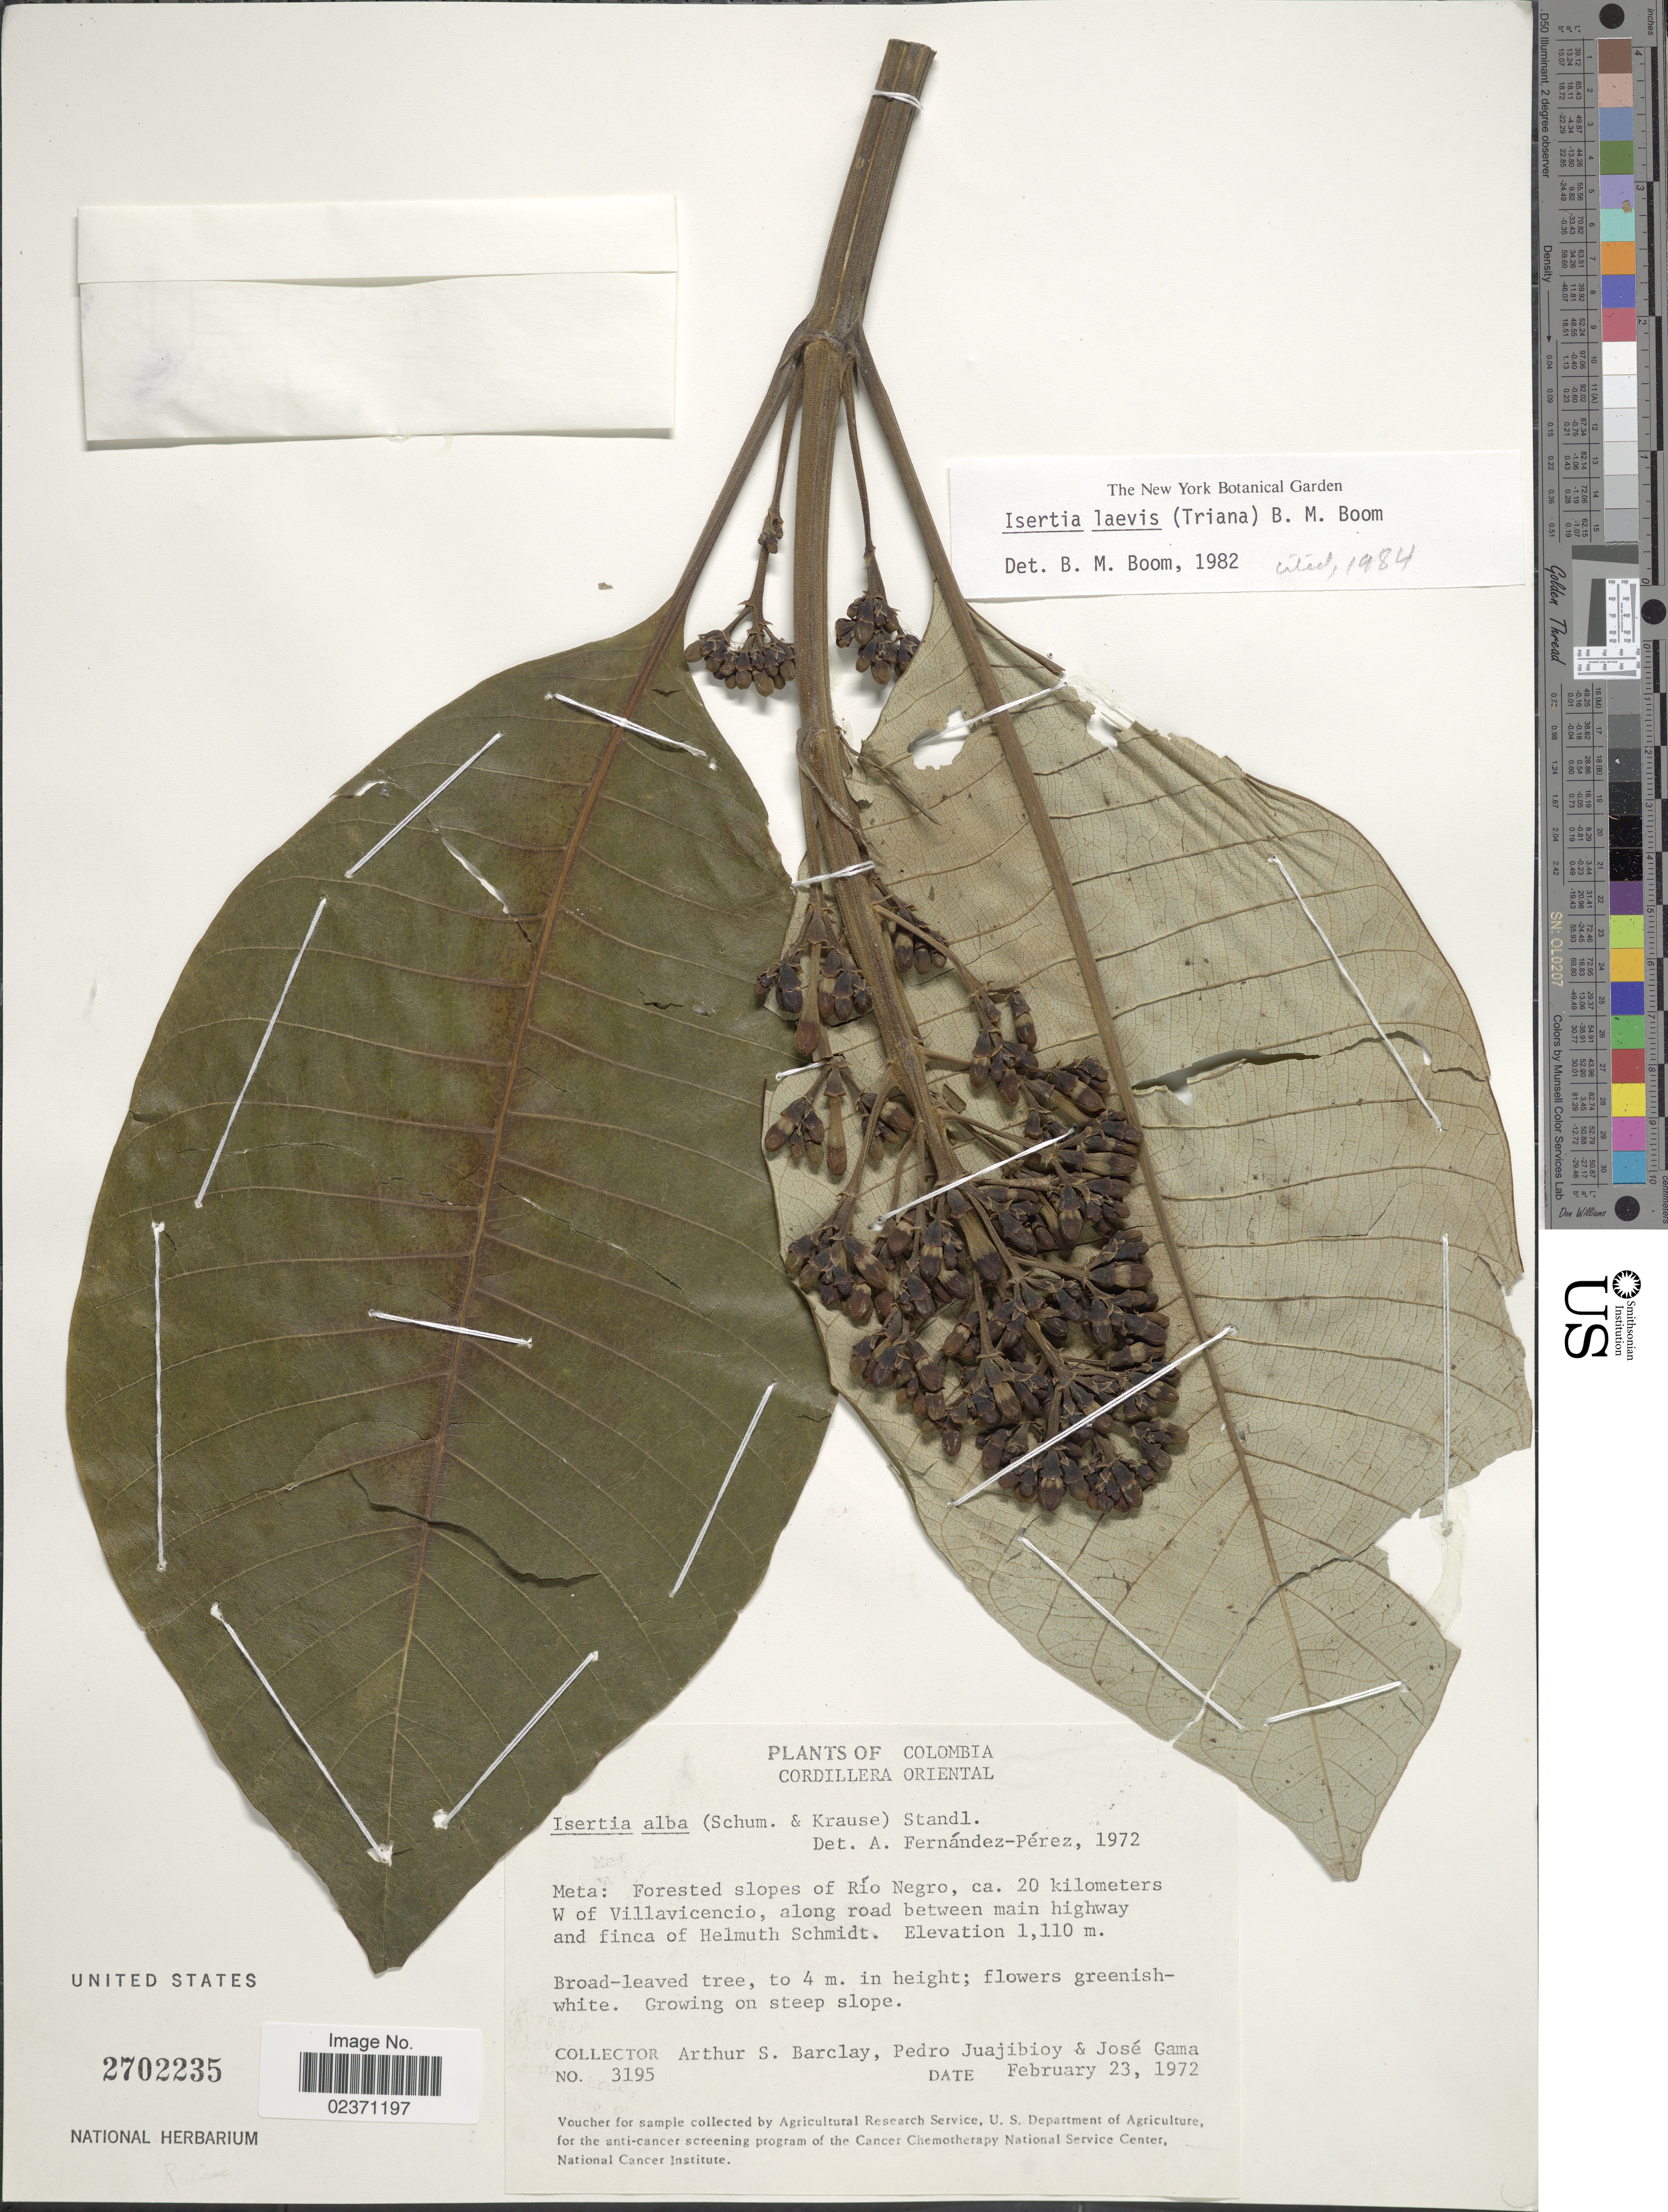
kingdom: Plantae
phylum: Tracheophyta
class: Magnoliopsida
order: Gentianales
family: Rubiaceae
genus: Isertia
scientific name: Isertia laevis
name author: (Triana) B.M. Boom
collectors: A. S. Barclay, P. Juajibioy & J. Gama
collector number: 3195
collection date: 1972-02-23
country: Colombia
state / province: Meta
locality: Cordillera Oriental. Forested slopes of Rio Negro, ca. 20 kilometers W of Villavicencio, along road between main highway and finca of Helmuth Schmidt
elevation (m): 1110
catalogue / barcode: US 2702235